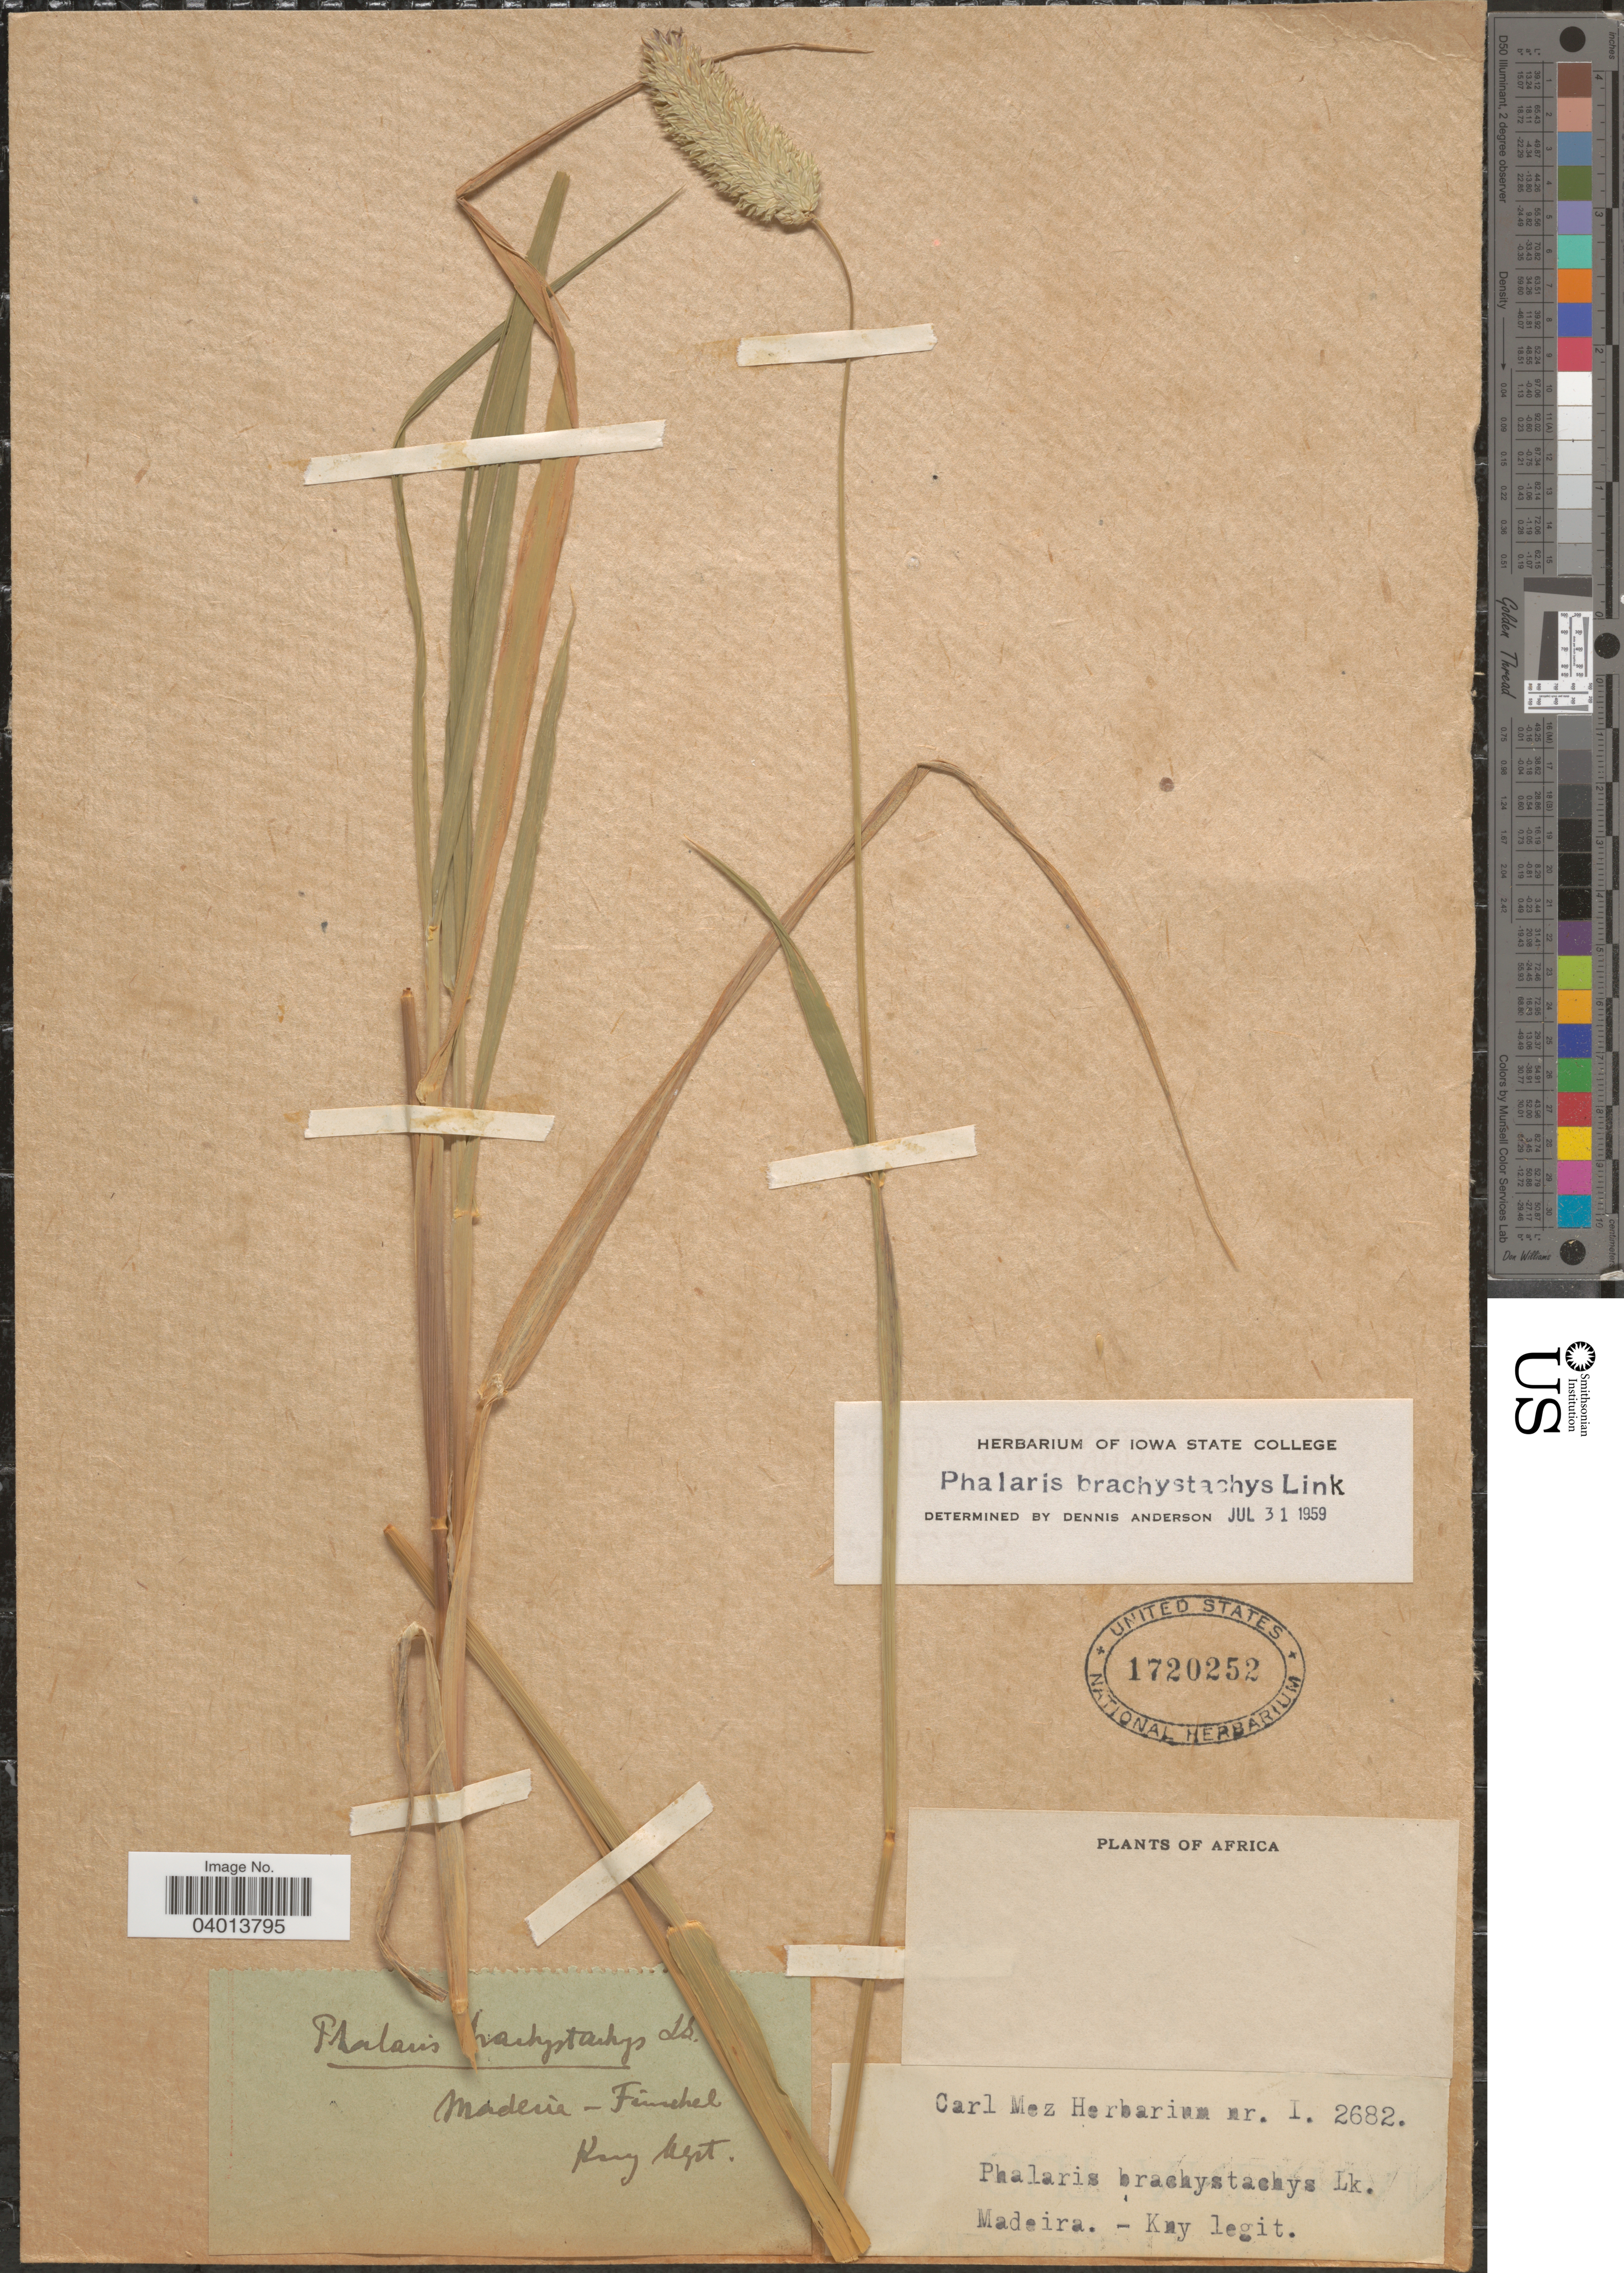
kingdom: Plantae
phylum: Tracheophyta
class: Liliopsida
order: Poales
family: Poaceae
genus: Phalaris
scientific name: Phalaris canariensis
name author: L.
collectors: Kny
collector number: I.2682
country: Portugal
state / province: Madeira (Aut. Reg.)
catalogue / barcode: US 1720252